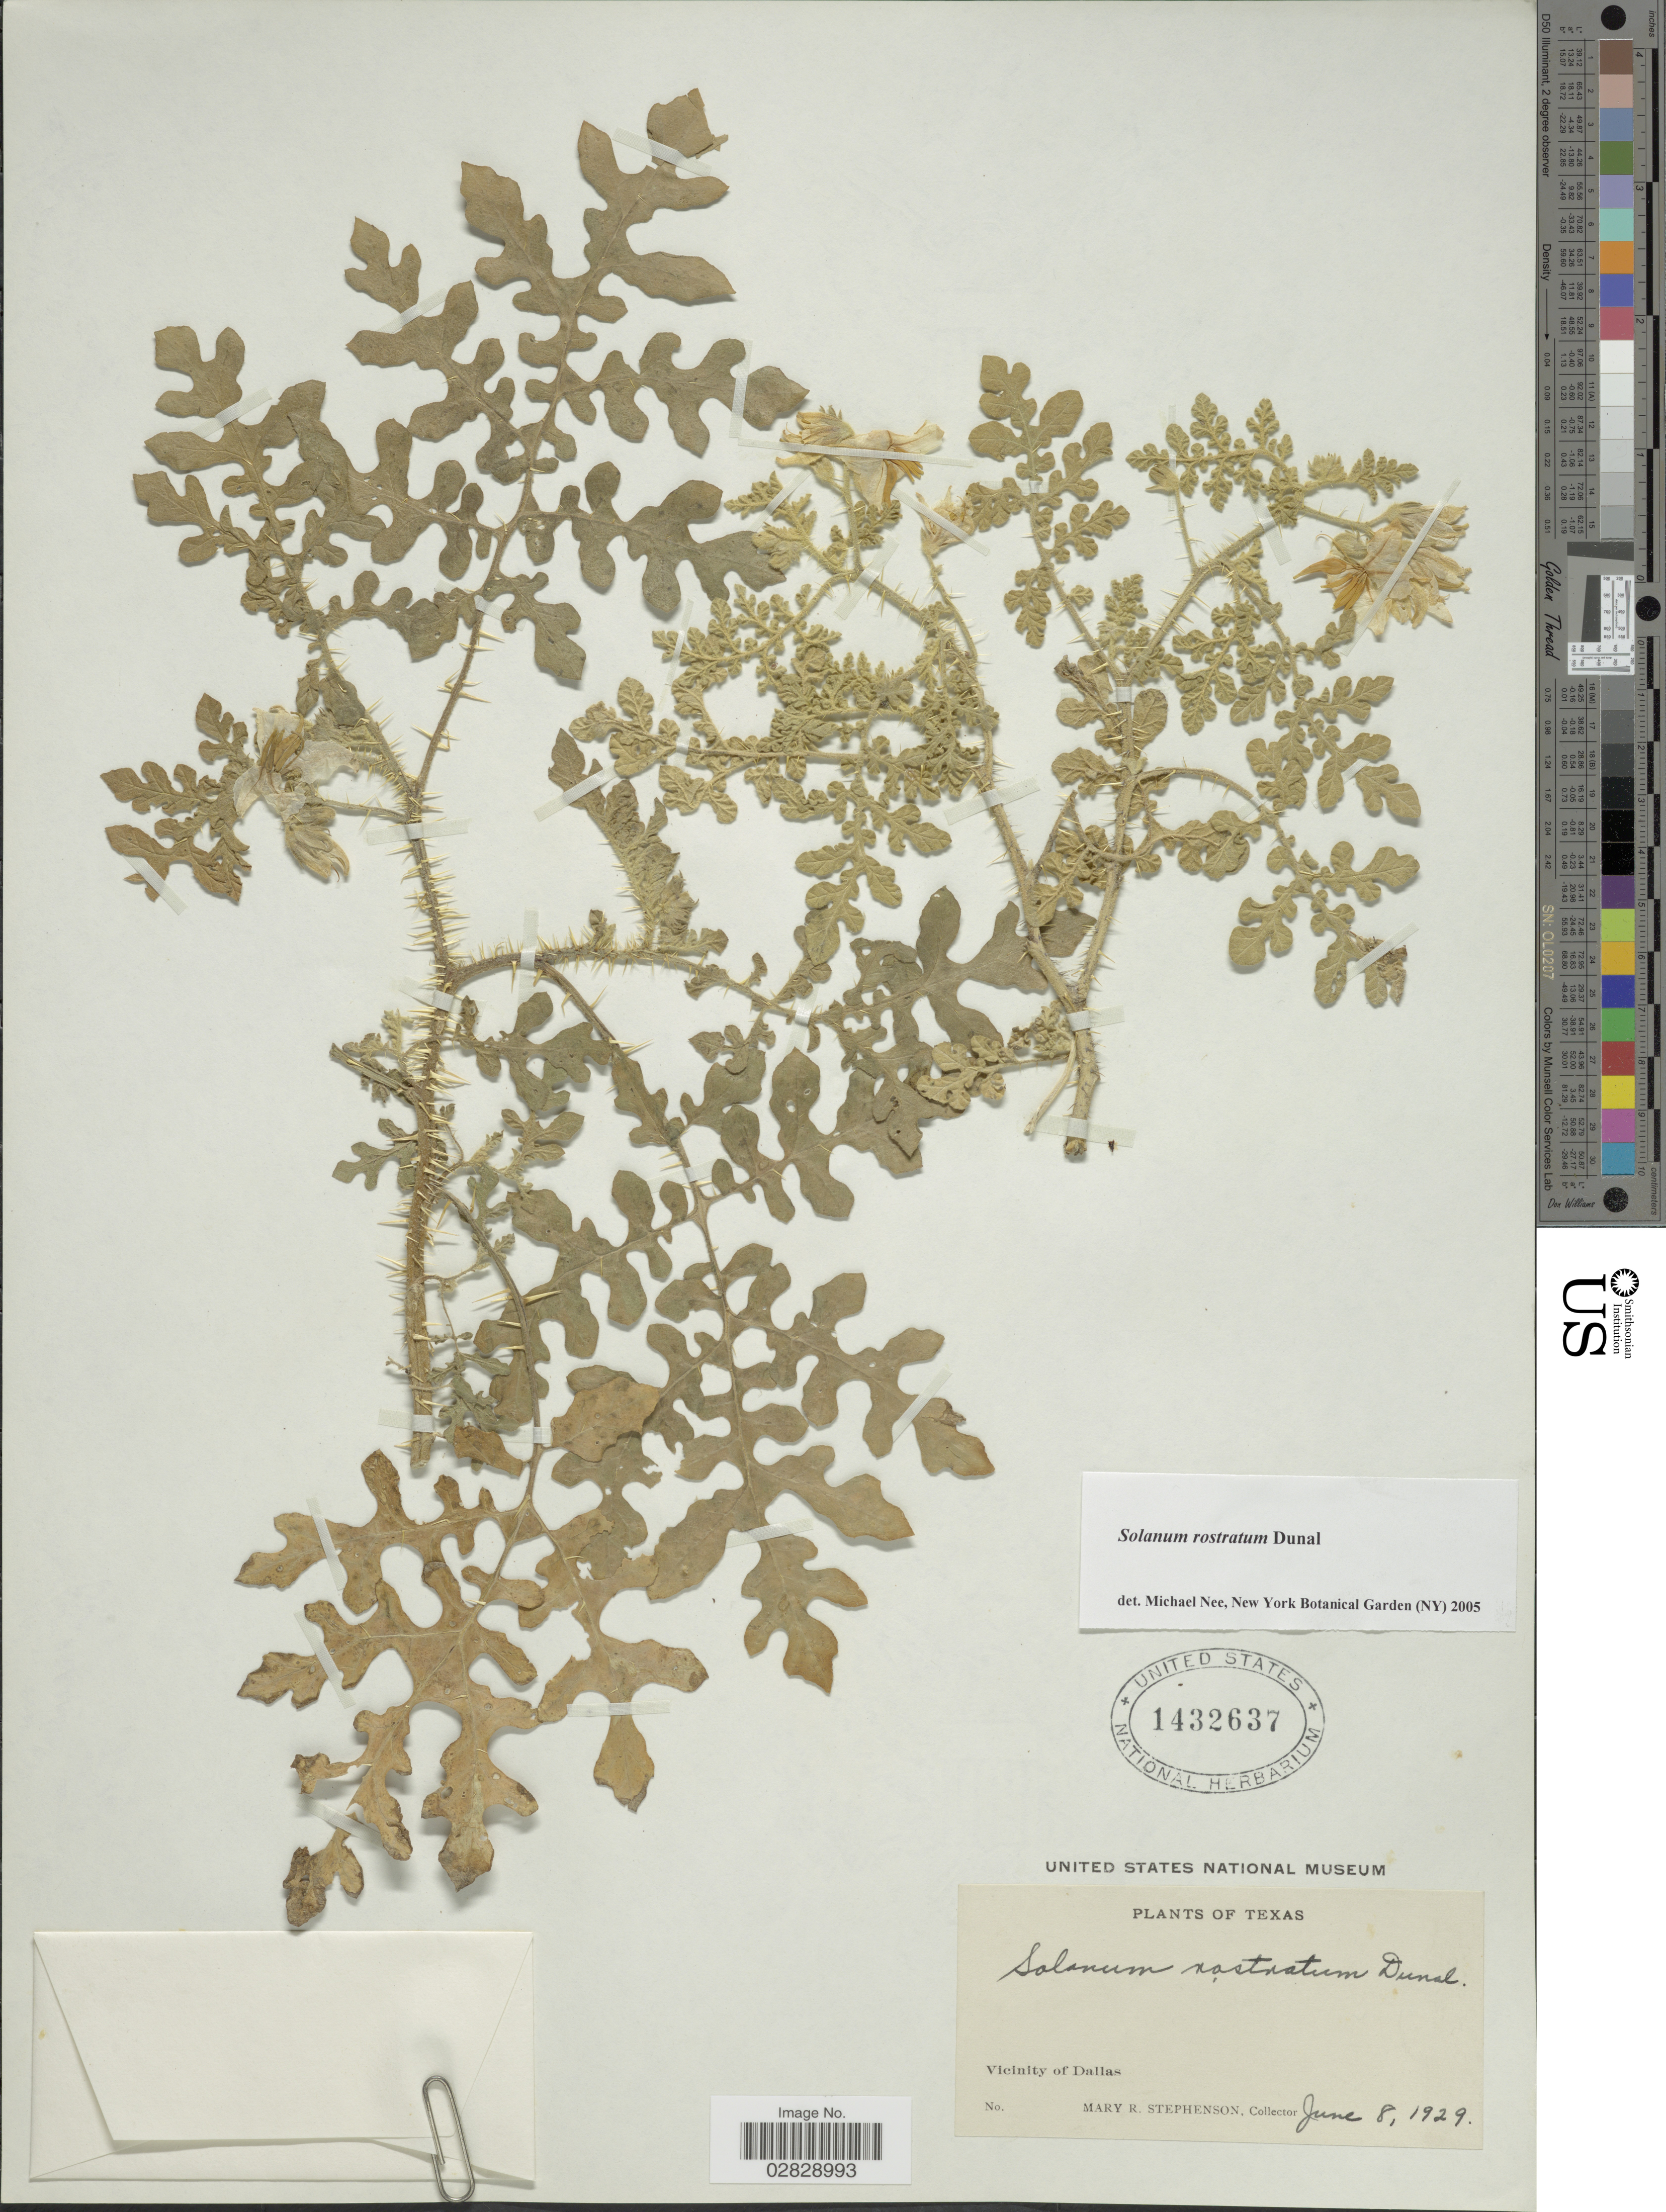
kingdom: Plantae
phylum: Tracheophyta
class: Magnoliopsida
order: Solanales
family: Solanaceae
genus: Solanum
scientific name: Solanum rostratum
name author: Dunal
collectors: M. Stephenson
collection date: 1929-06-08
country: United States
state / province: Texas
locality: Vicinity of Dallas.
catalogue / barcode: US 1432637